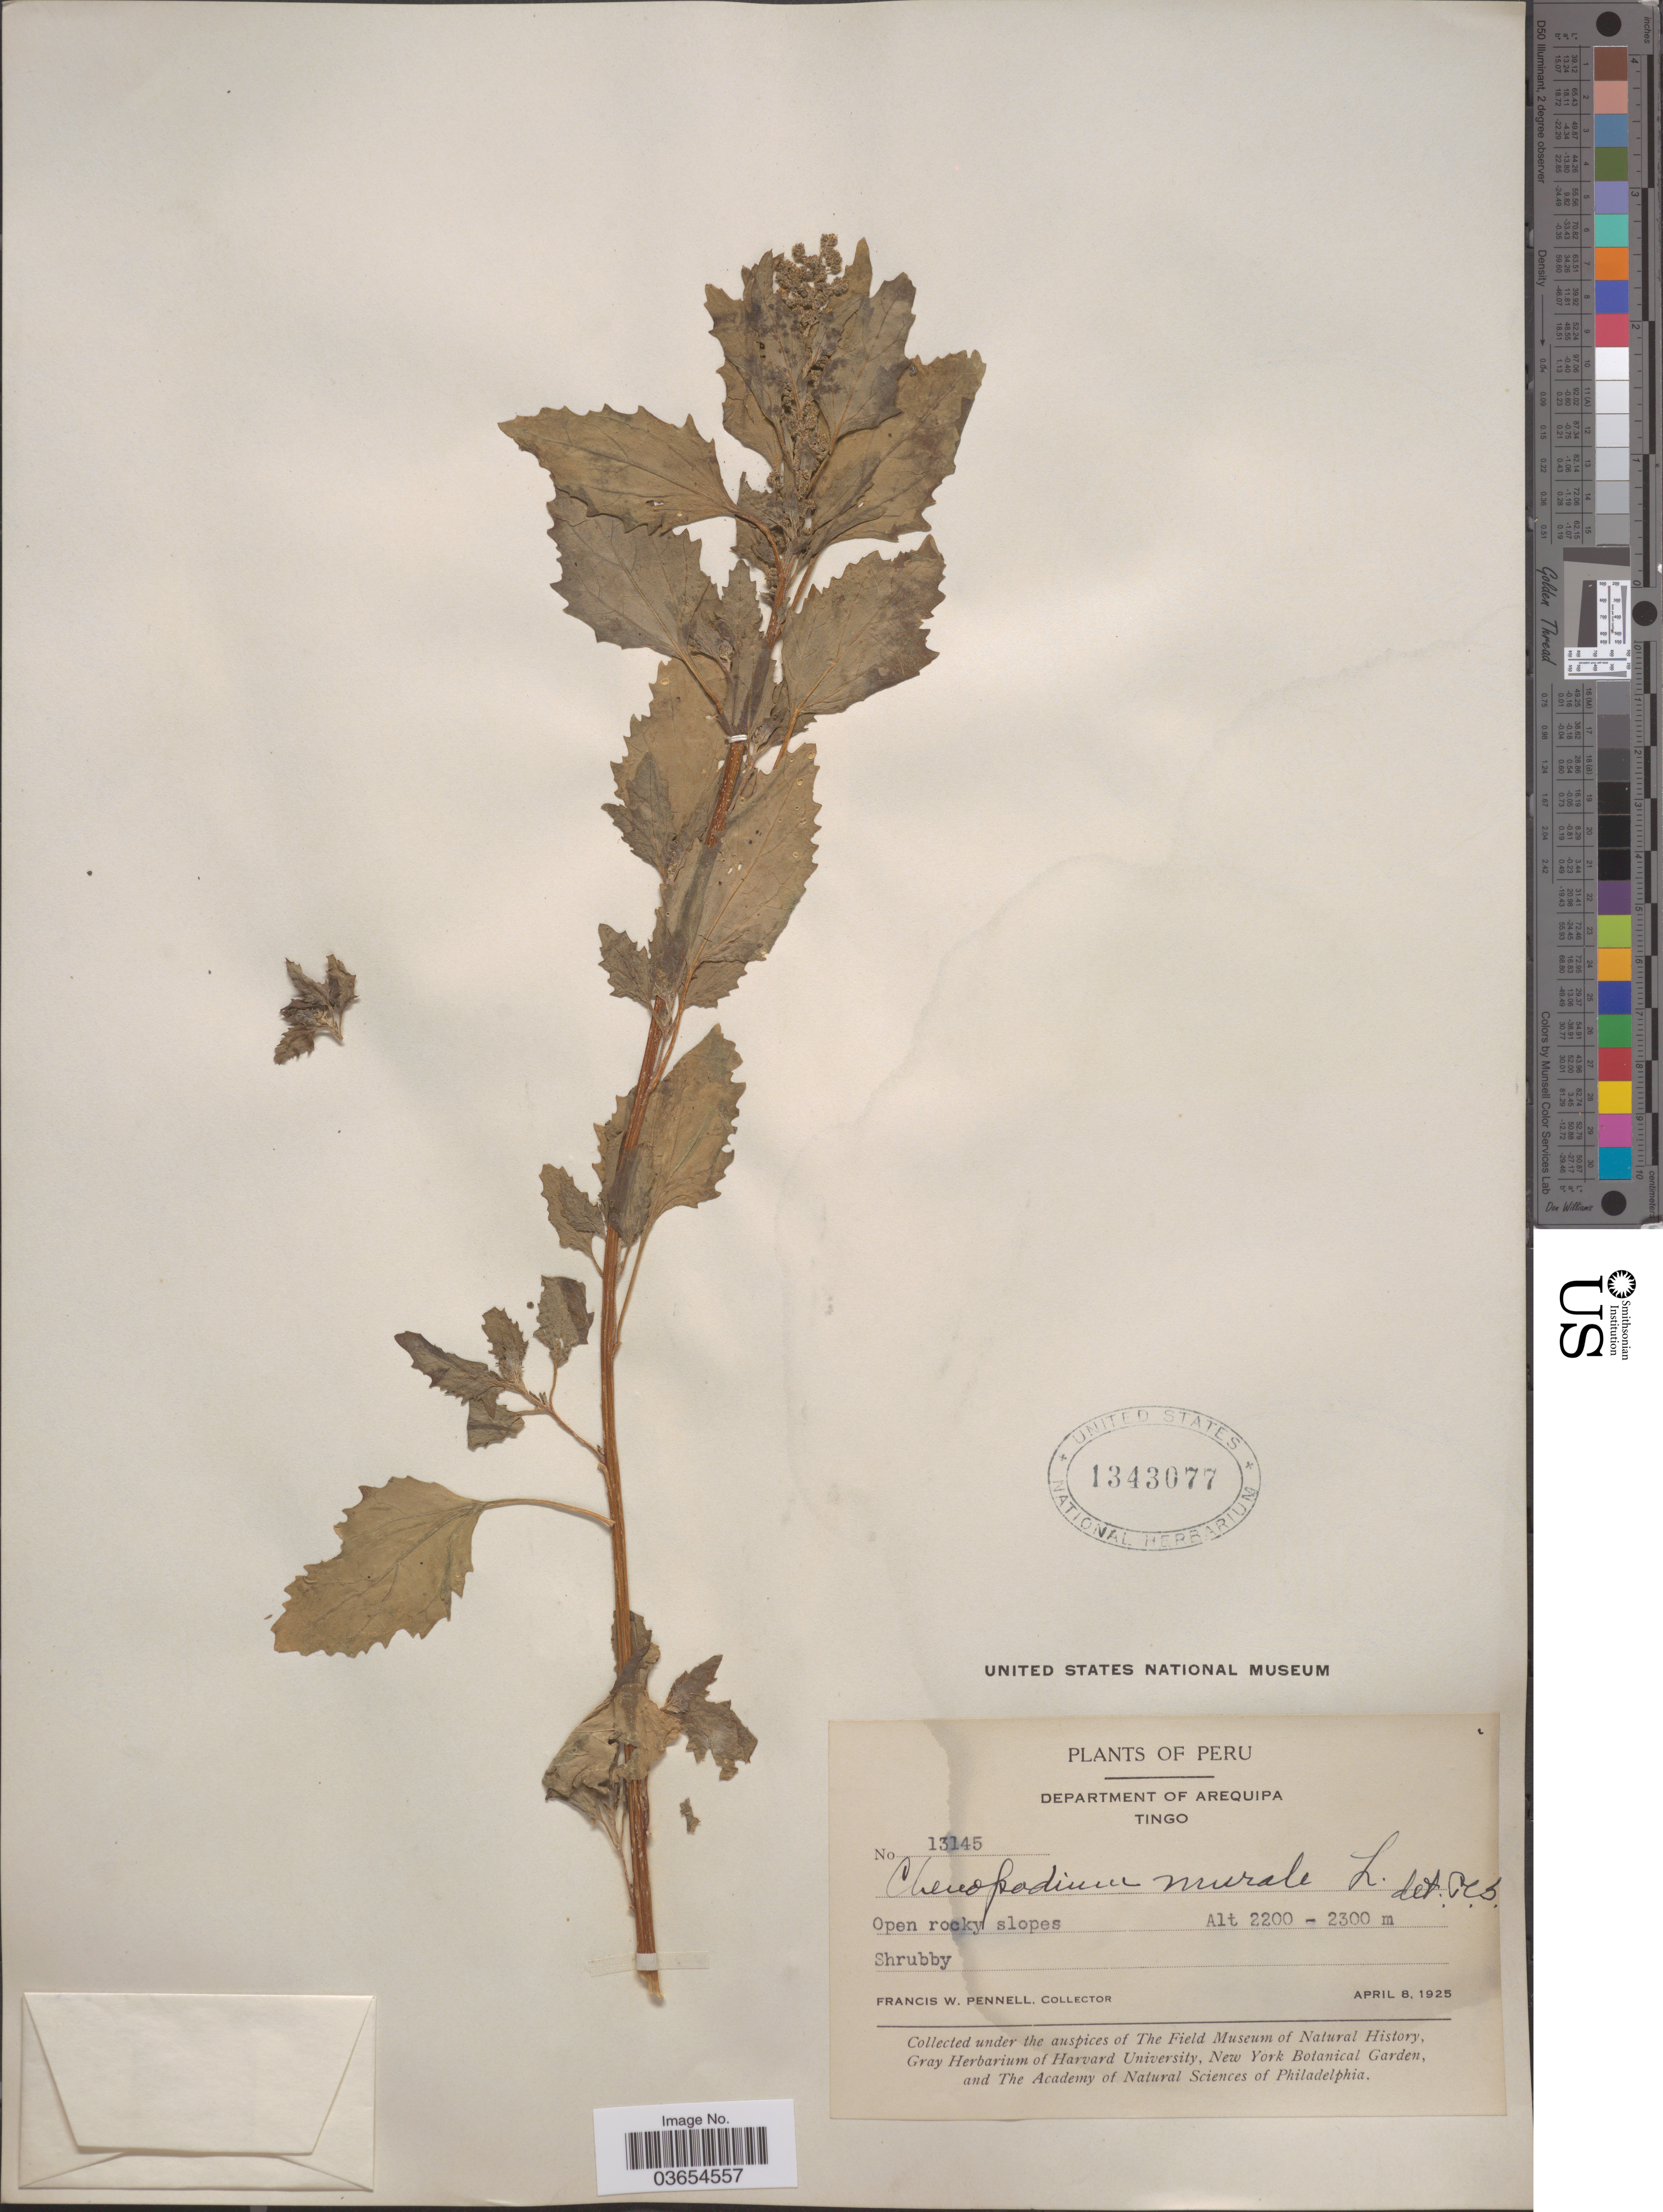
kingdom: Plantae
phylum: Tracheophyta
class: Magnoliopsida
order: Caryophyllales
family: Amaranthaceae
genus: Chenopodium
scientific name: Chenopodium murale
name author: L.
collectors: F. W. Pennell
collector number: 13145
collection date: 1925-04-08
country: Peru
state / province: Arequipa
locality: Department of Arequipa, Tingo.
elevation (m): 2200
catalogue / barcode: US 1343077